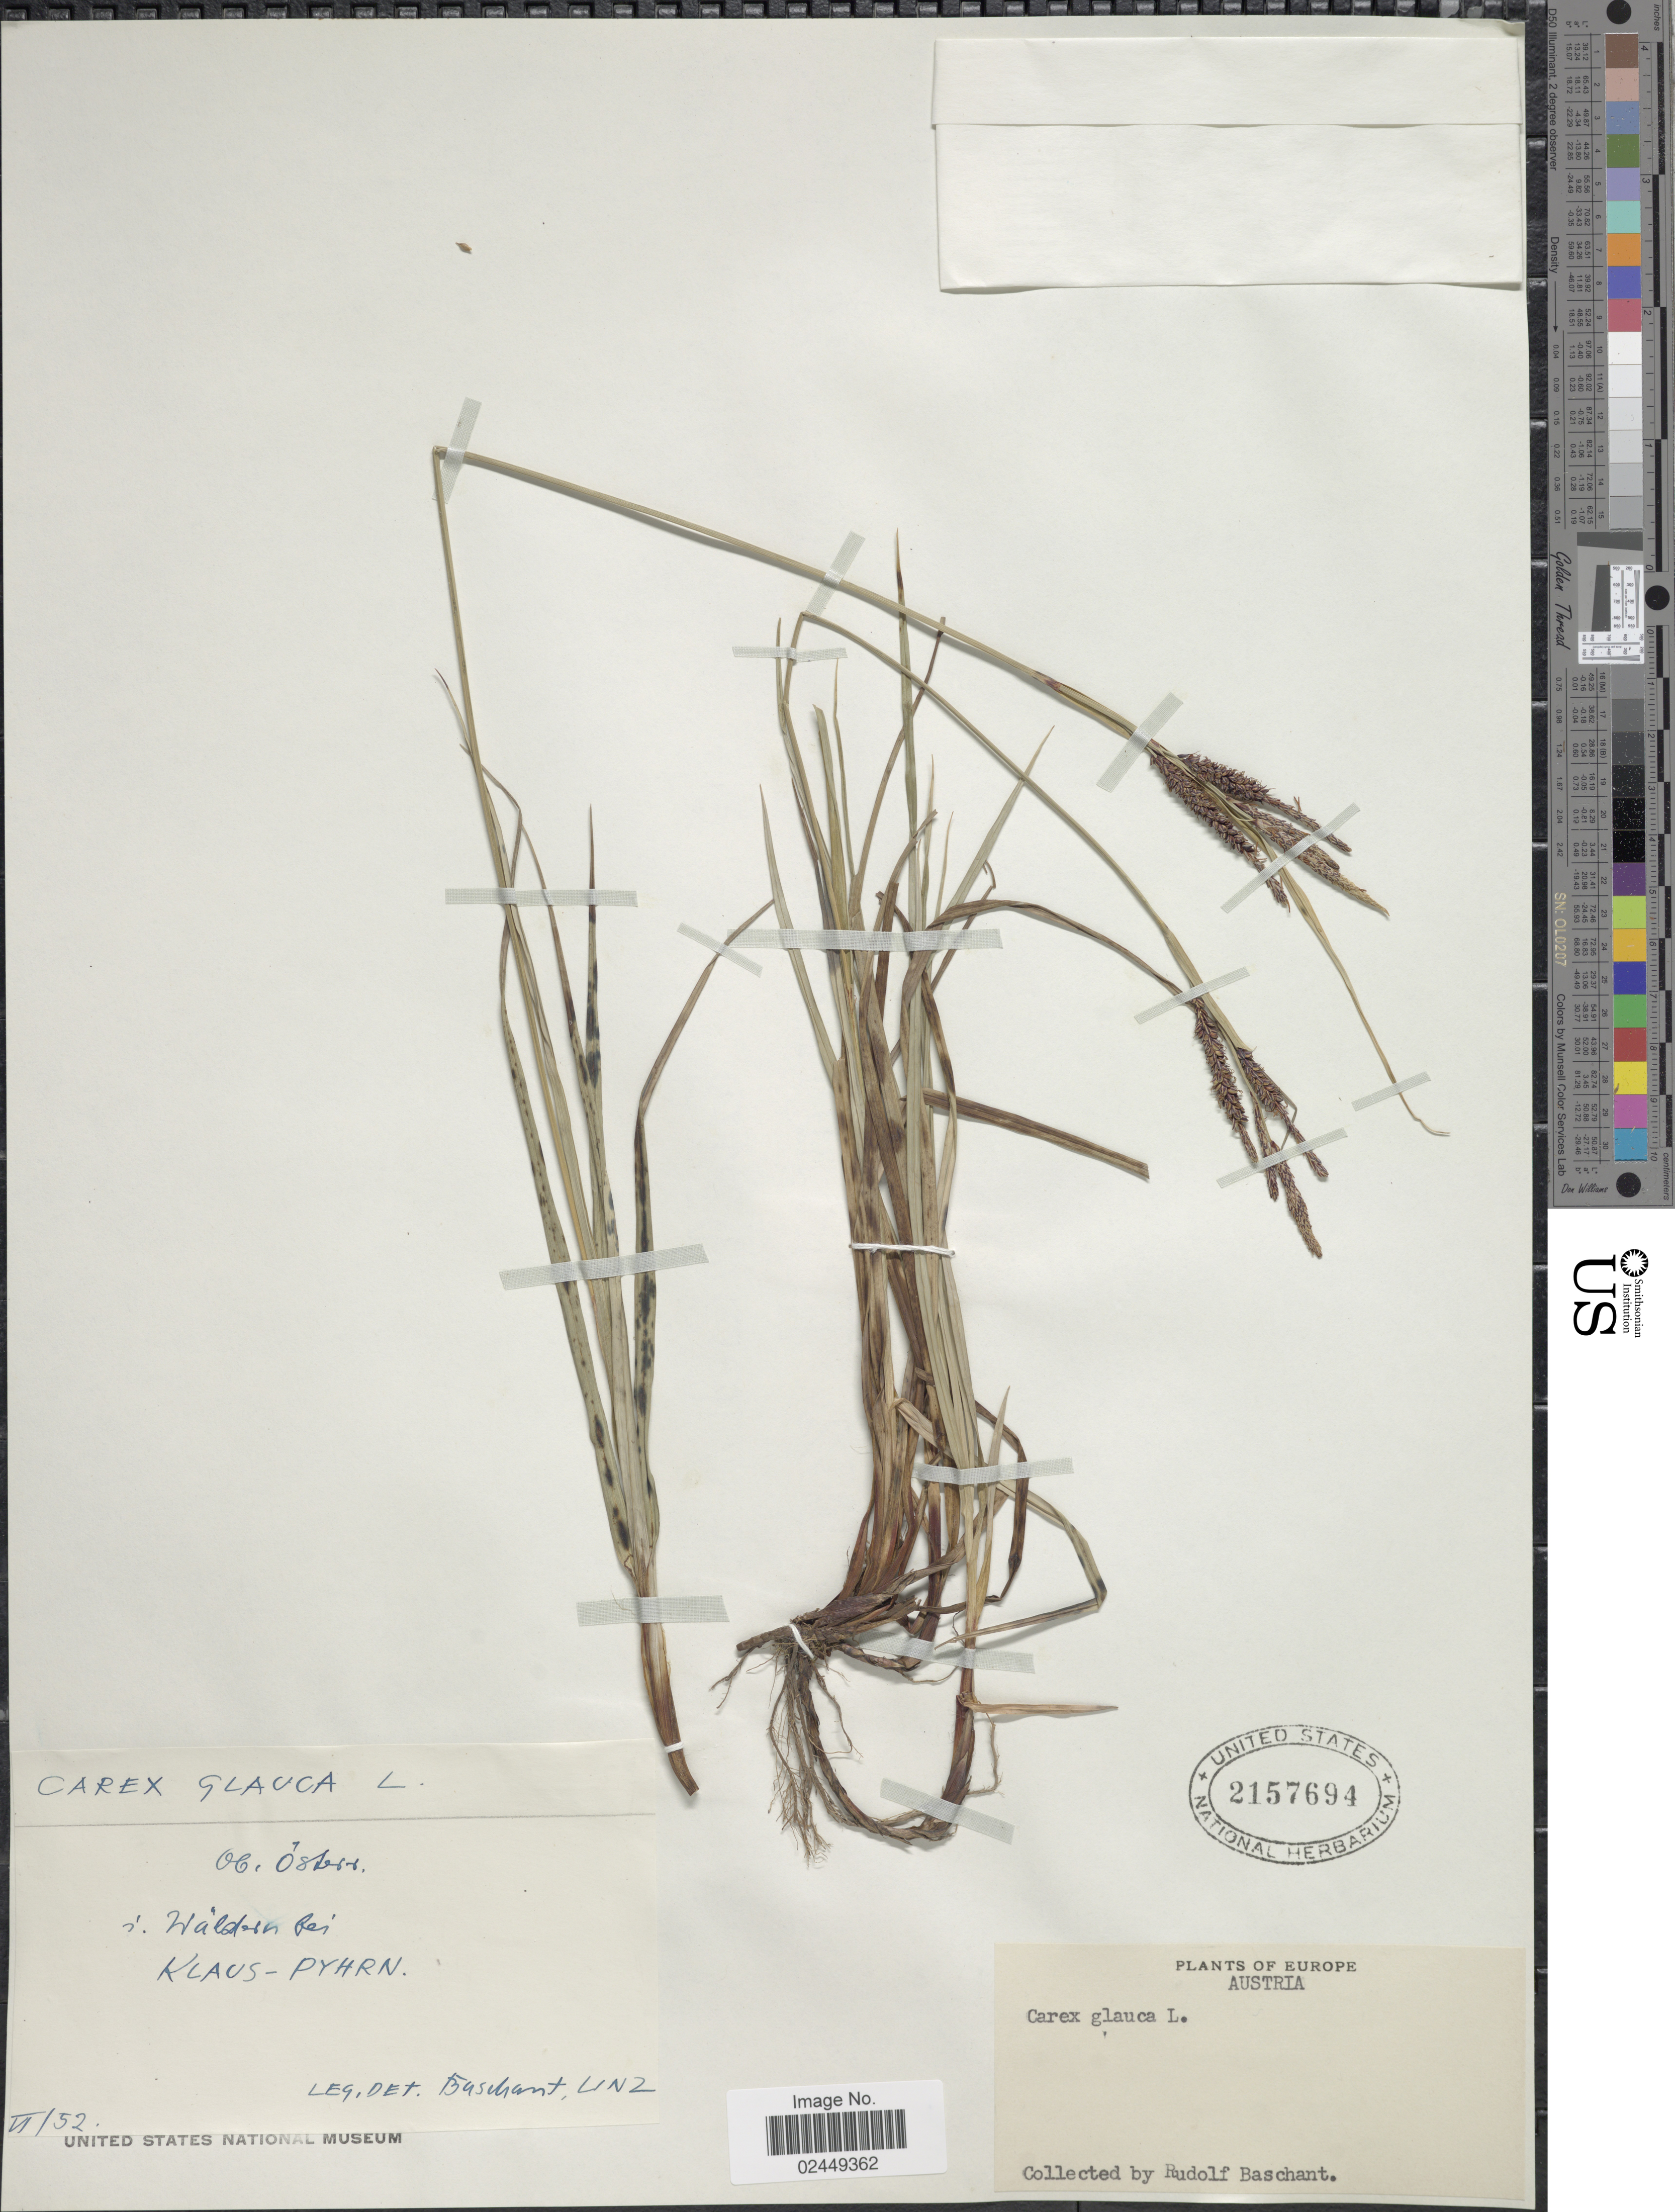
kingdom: Plantae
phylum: Tracheophyta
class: Liliopsida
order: Poales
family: Cyperaceae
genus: Carex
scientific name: Carex flacca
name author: Schreb.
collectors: R. Baschant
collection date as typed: Transcribed d/m/y: /6/52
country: Austria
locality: In Walden Rei Klaus-Pyhrn [unsure placement] [interpreted]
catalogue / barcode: US 2157694